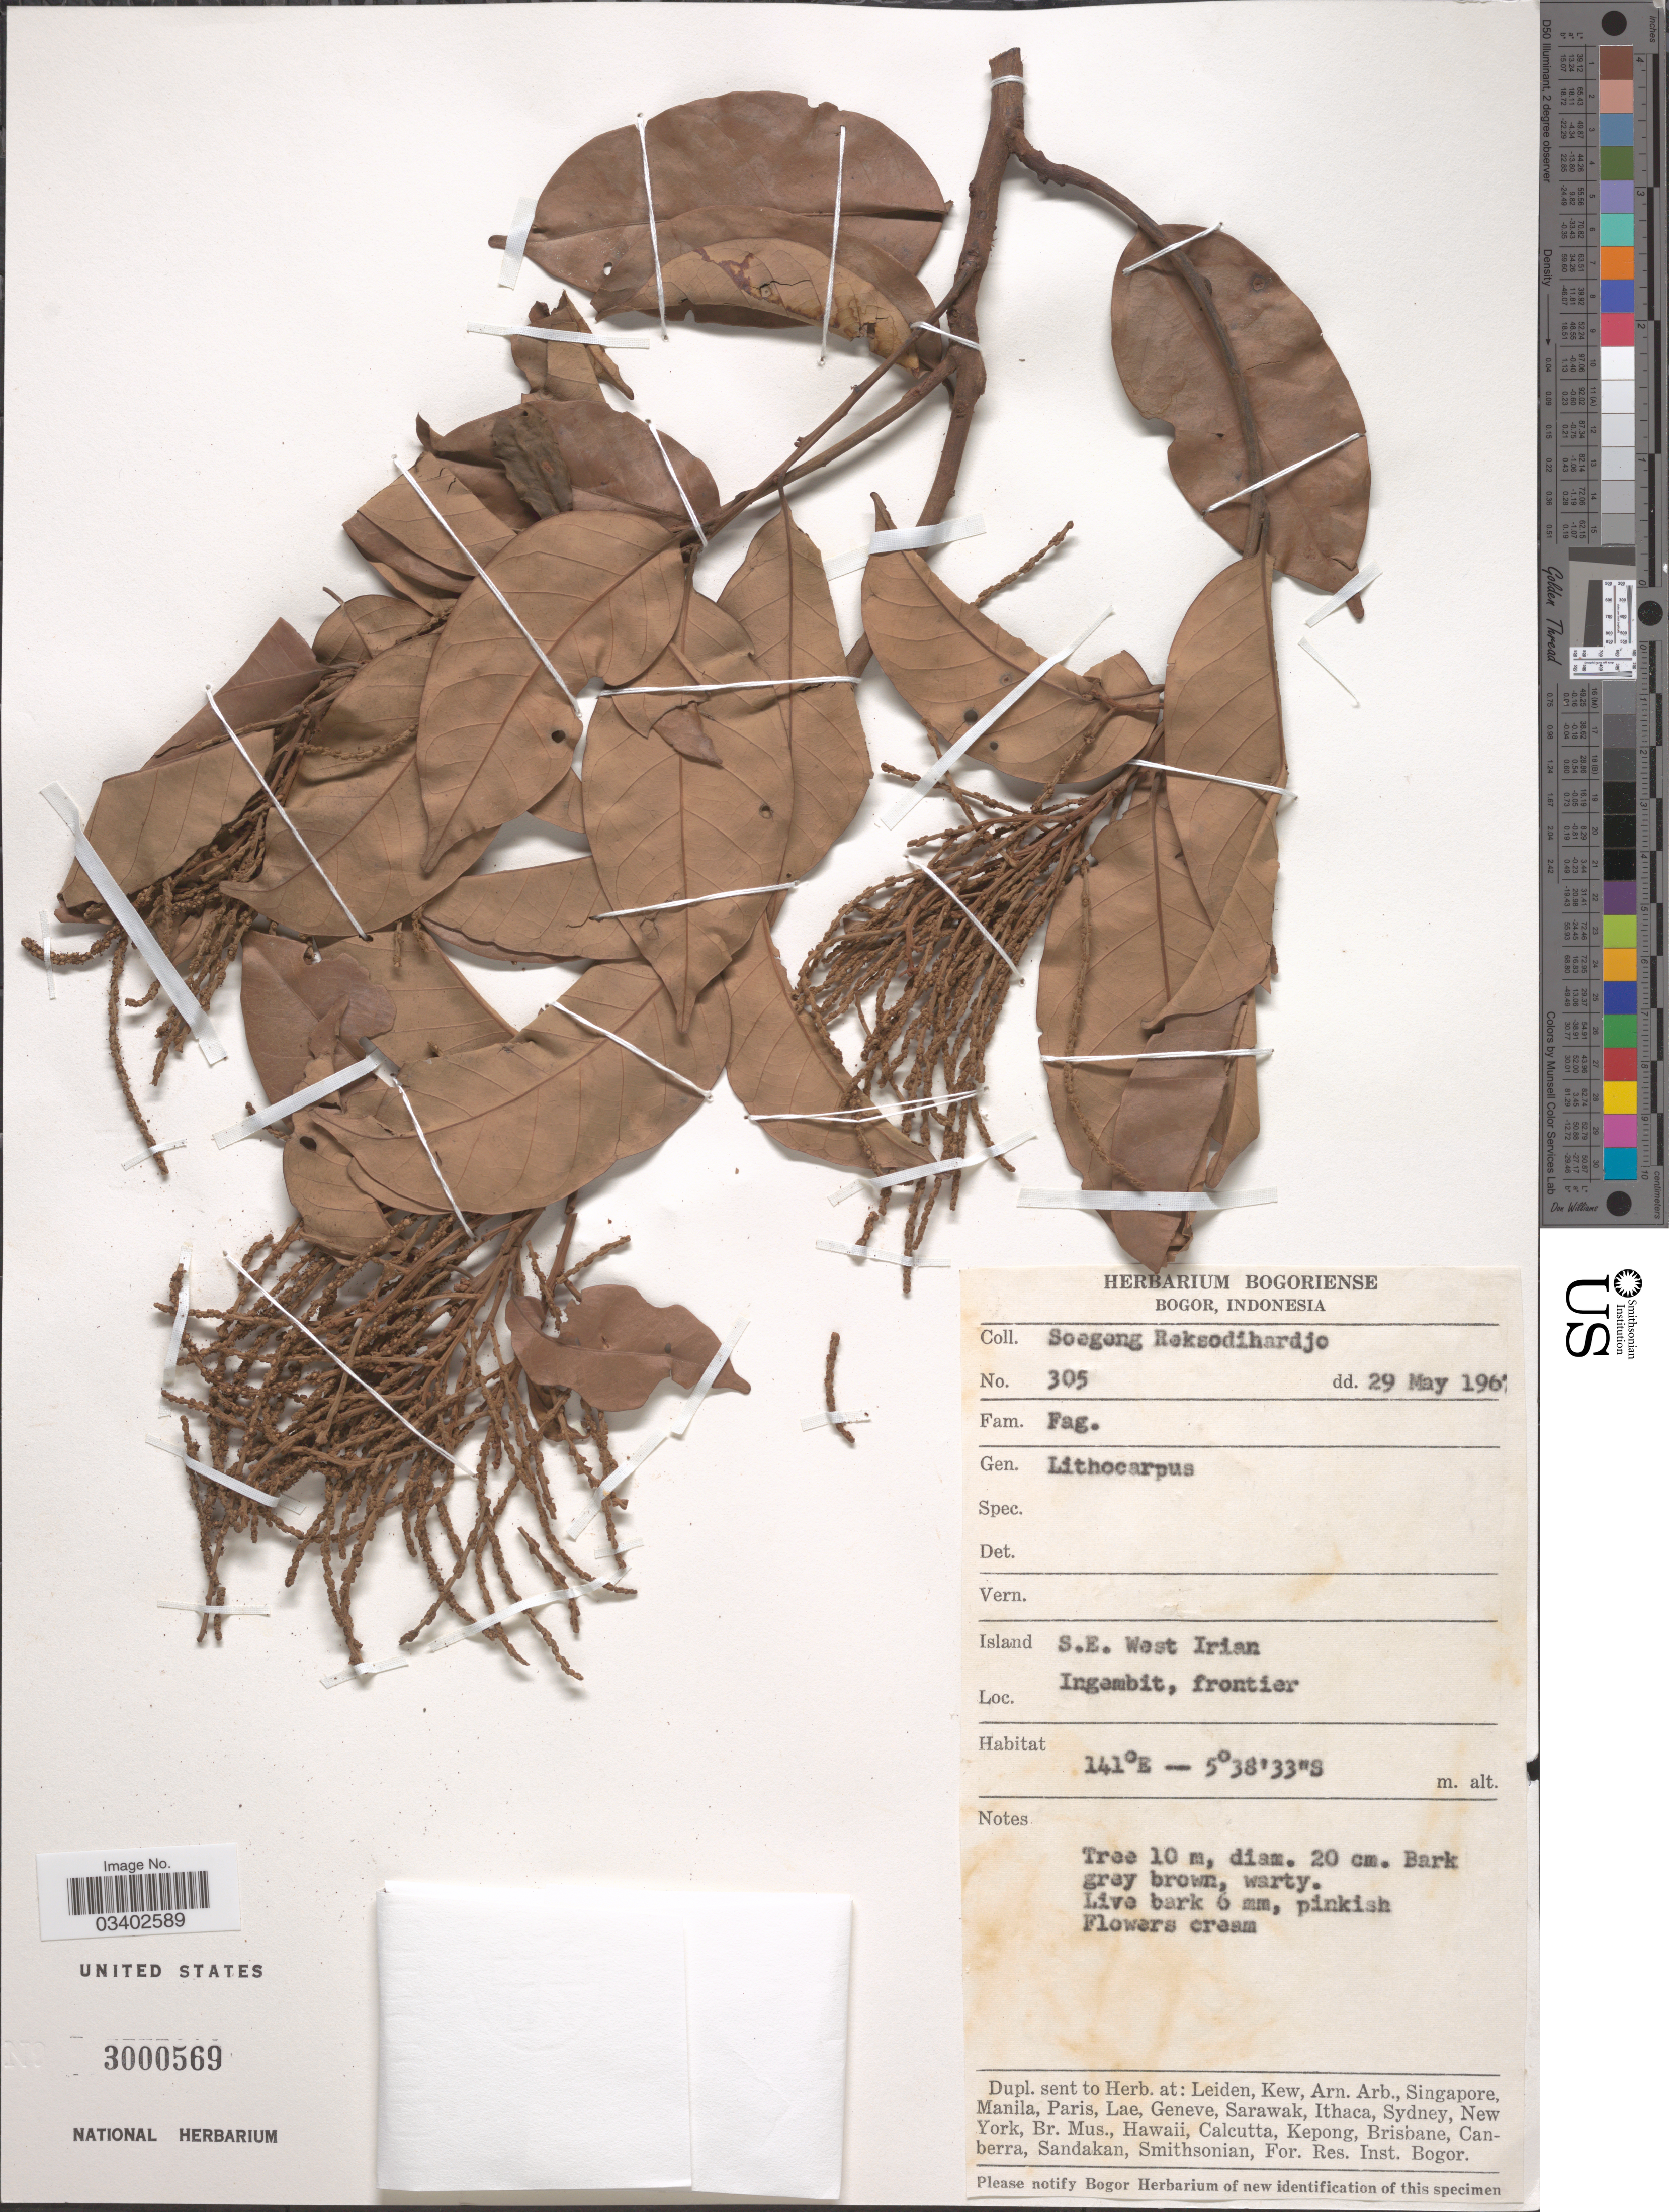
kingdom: Plantae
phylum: Tracheophyta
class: Magnoliopsida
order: Fagales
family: Fagaceae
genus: Lithocarpus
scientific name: Lithocarpus sp.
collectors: S. Reksodihardjo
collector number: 305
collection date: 1967-05-29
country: Indonesia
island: New Guinea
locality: Island S. E. West Irian. Ingembit, frontier.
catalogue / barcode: US 3000569